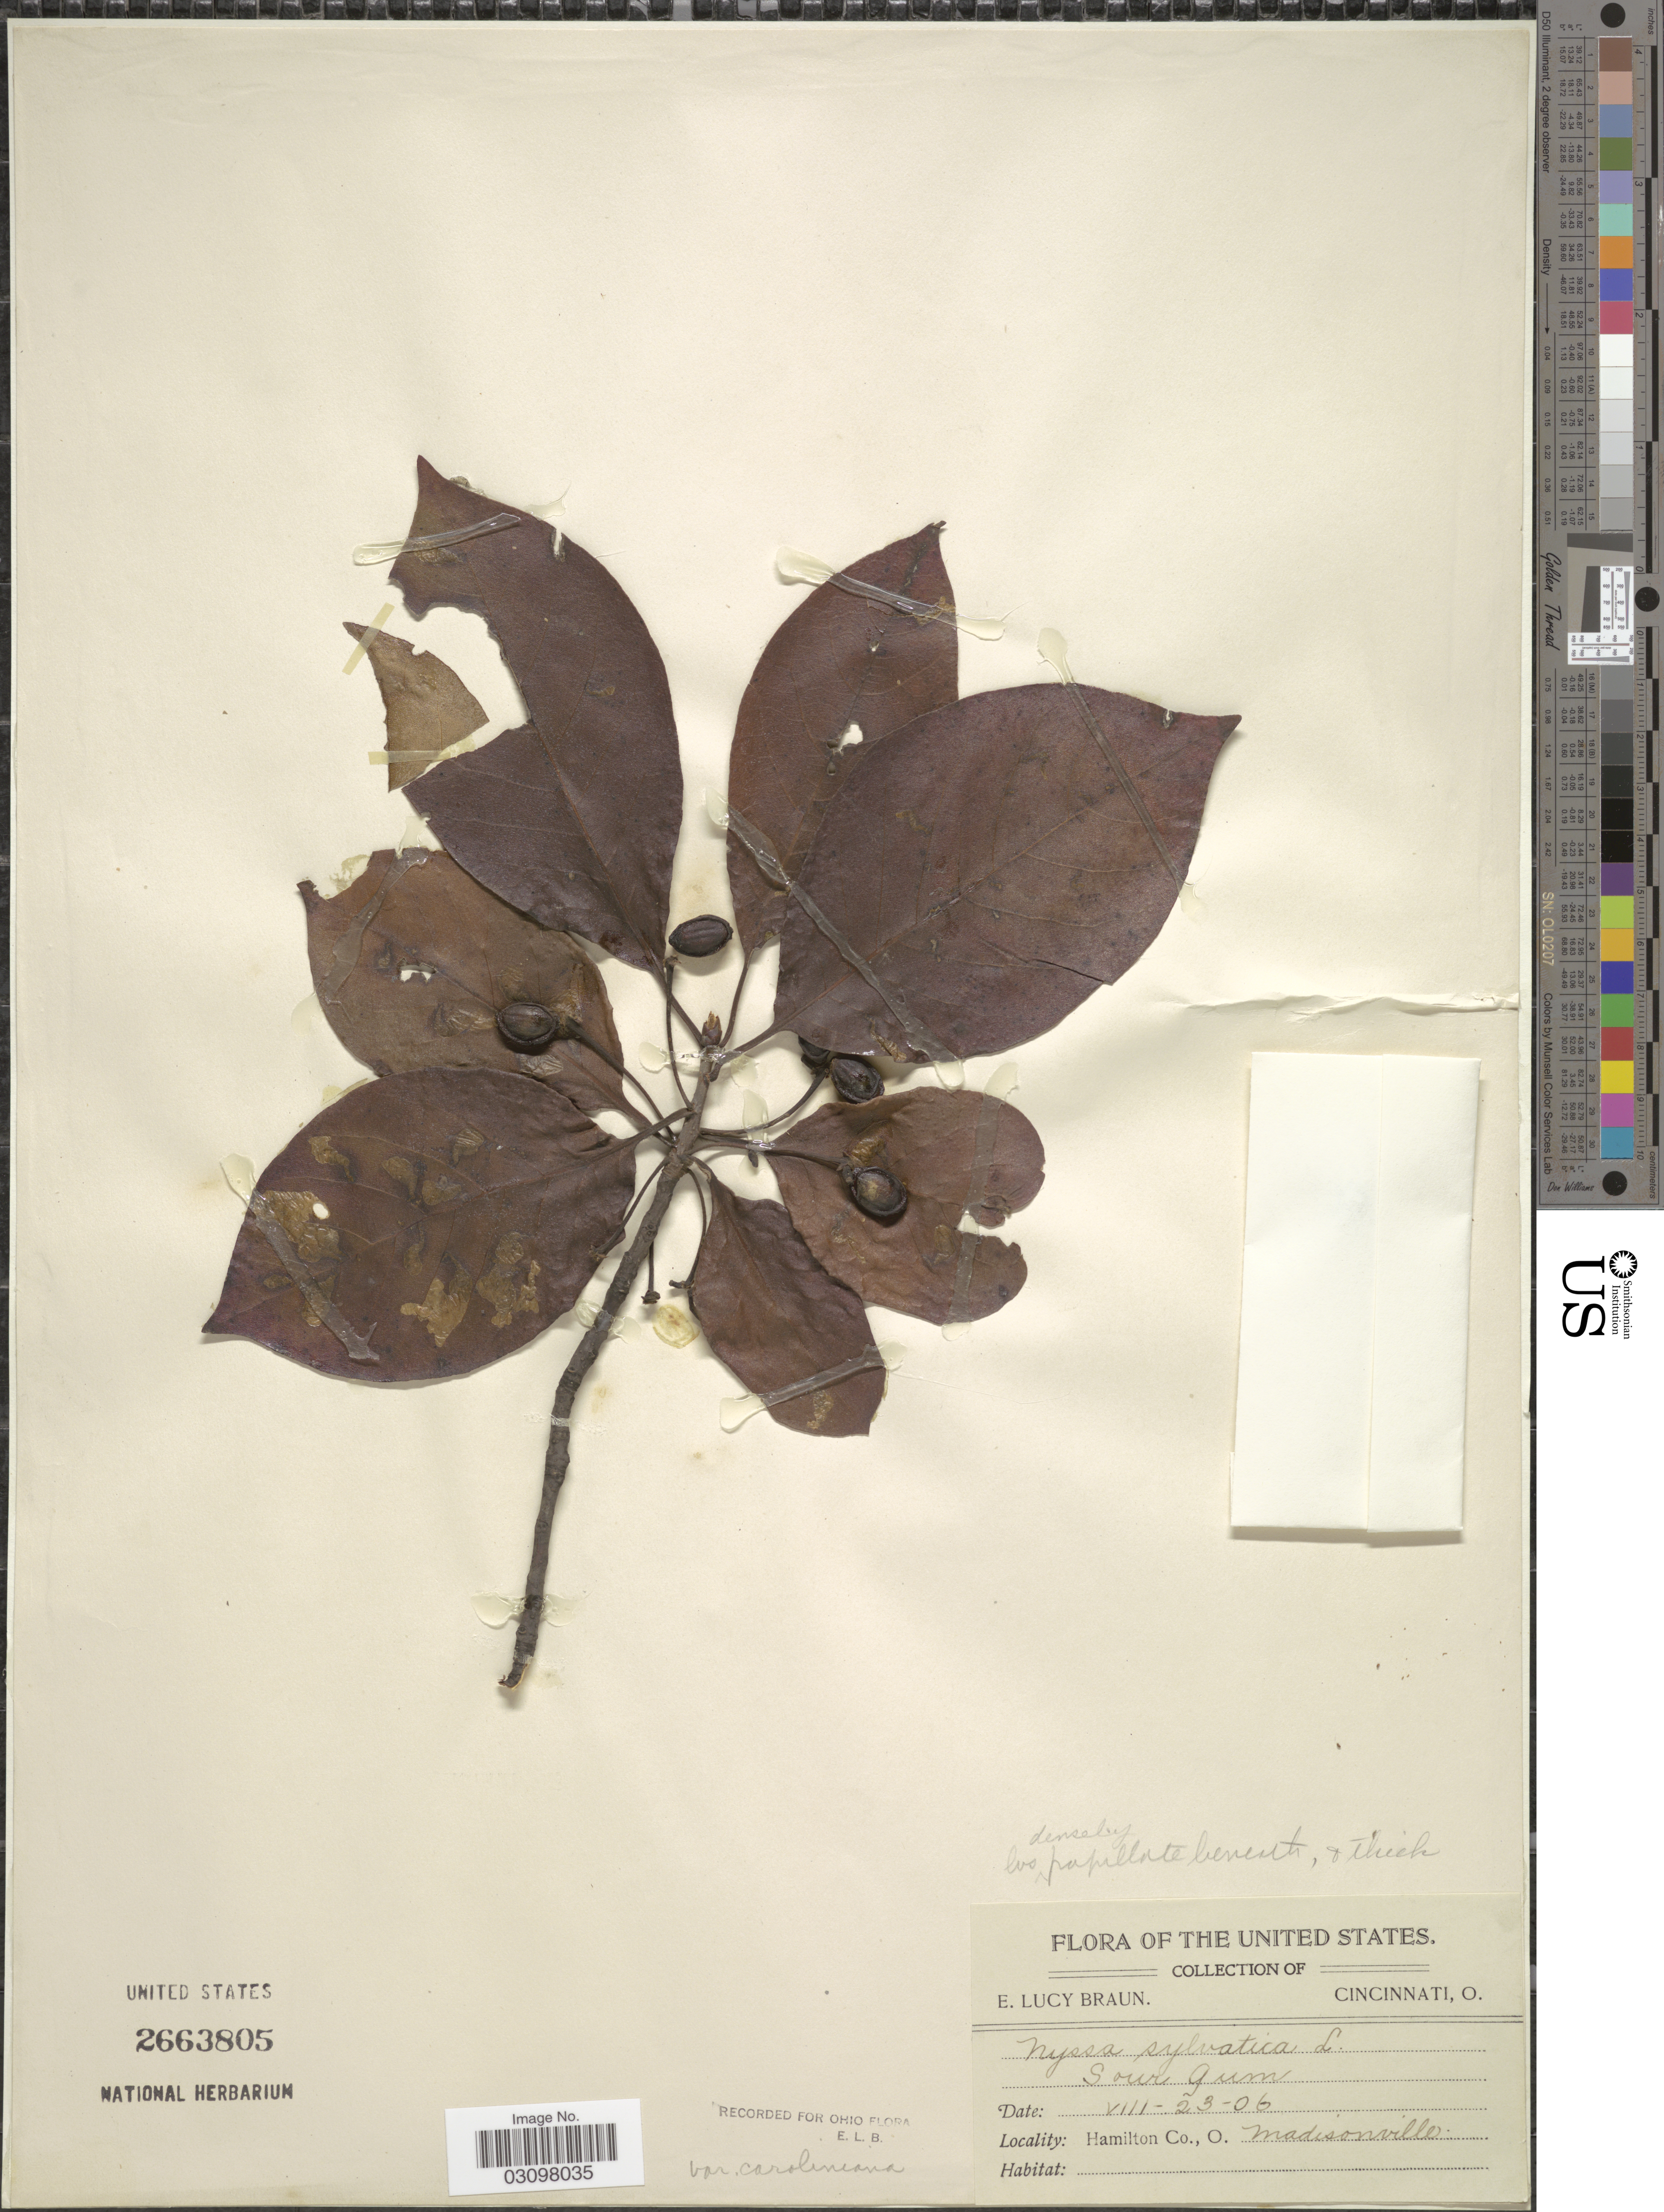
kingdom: Plantae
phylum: Tracheophyta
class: Magnoliopsida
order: Cornales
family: Nyssaceae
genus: Nyssa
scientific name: Nyssa sylvatica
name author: Marshall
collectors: E. L. Braun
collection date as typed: Transcribed d/m/y: 23/8/6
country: United States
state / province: Ohio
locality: Hamilton Co., O. Madisonville.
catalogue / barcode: US 2663805